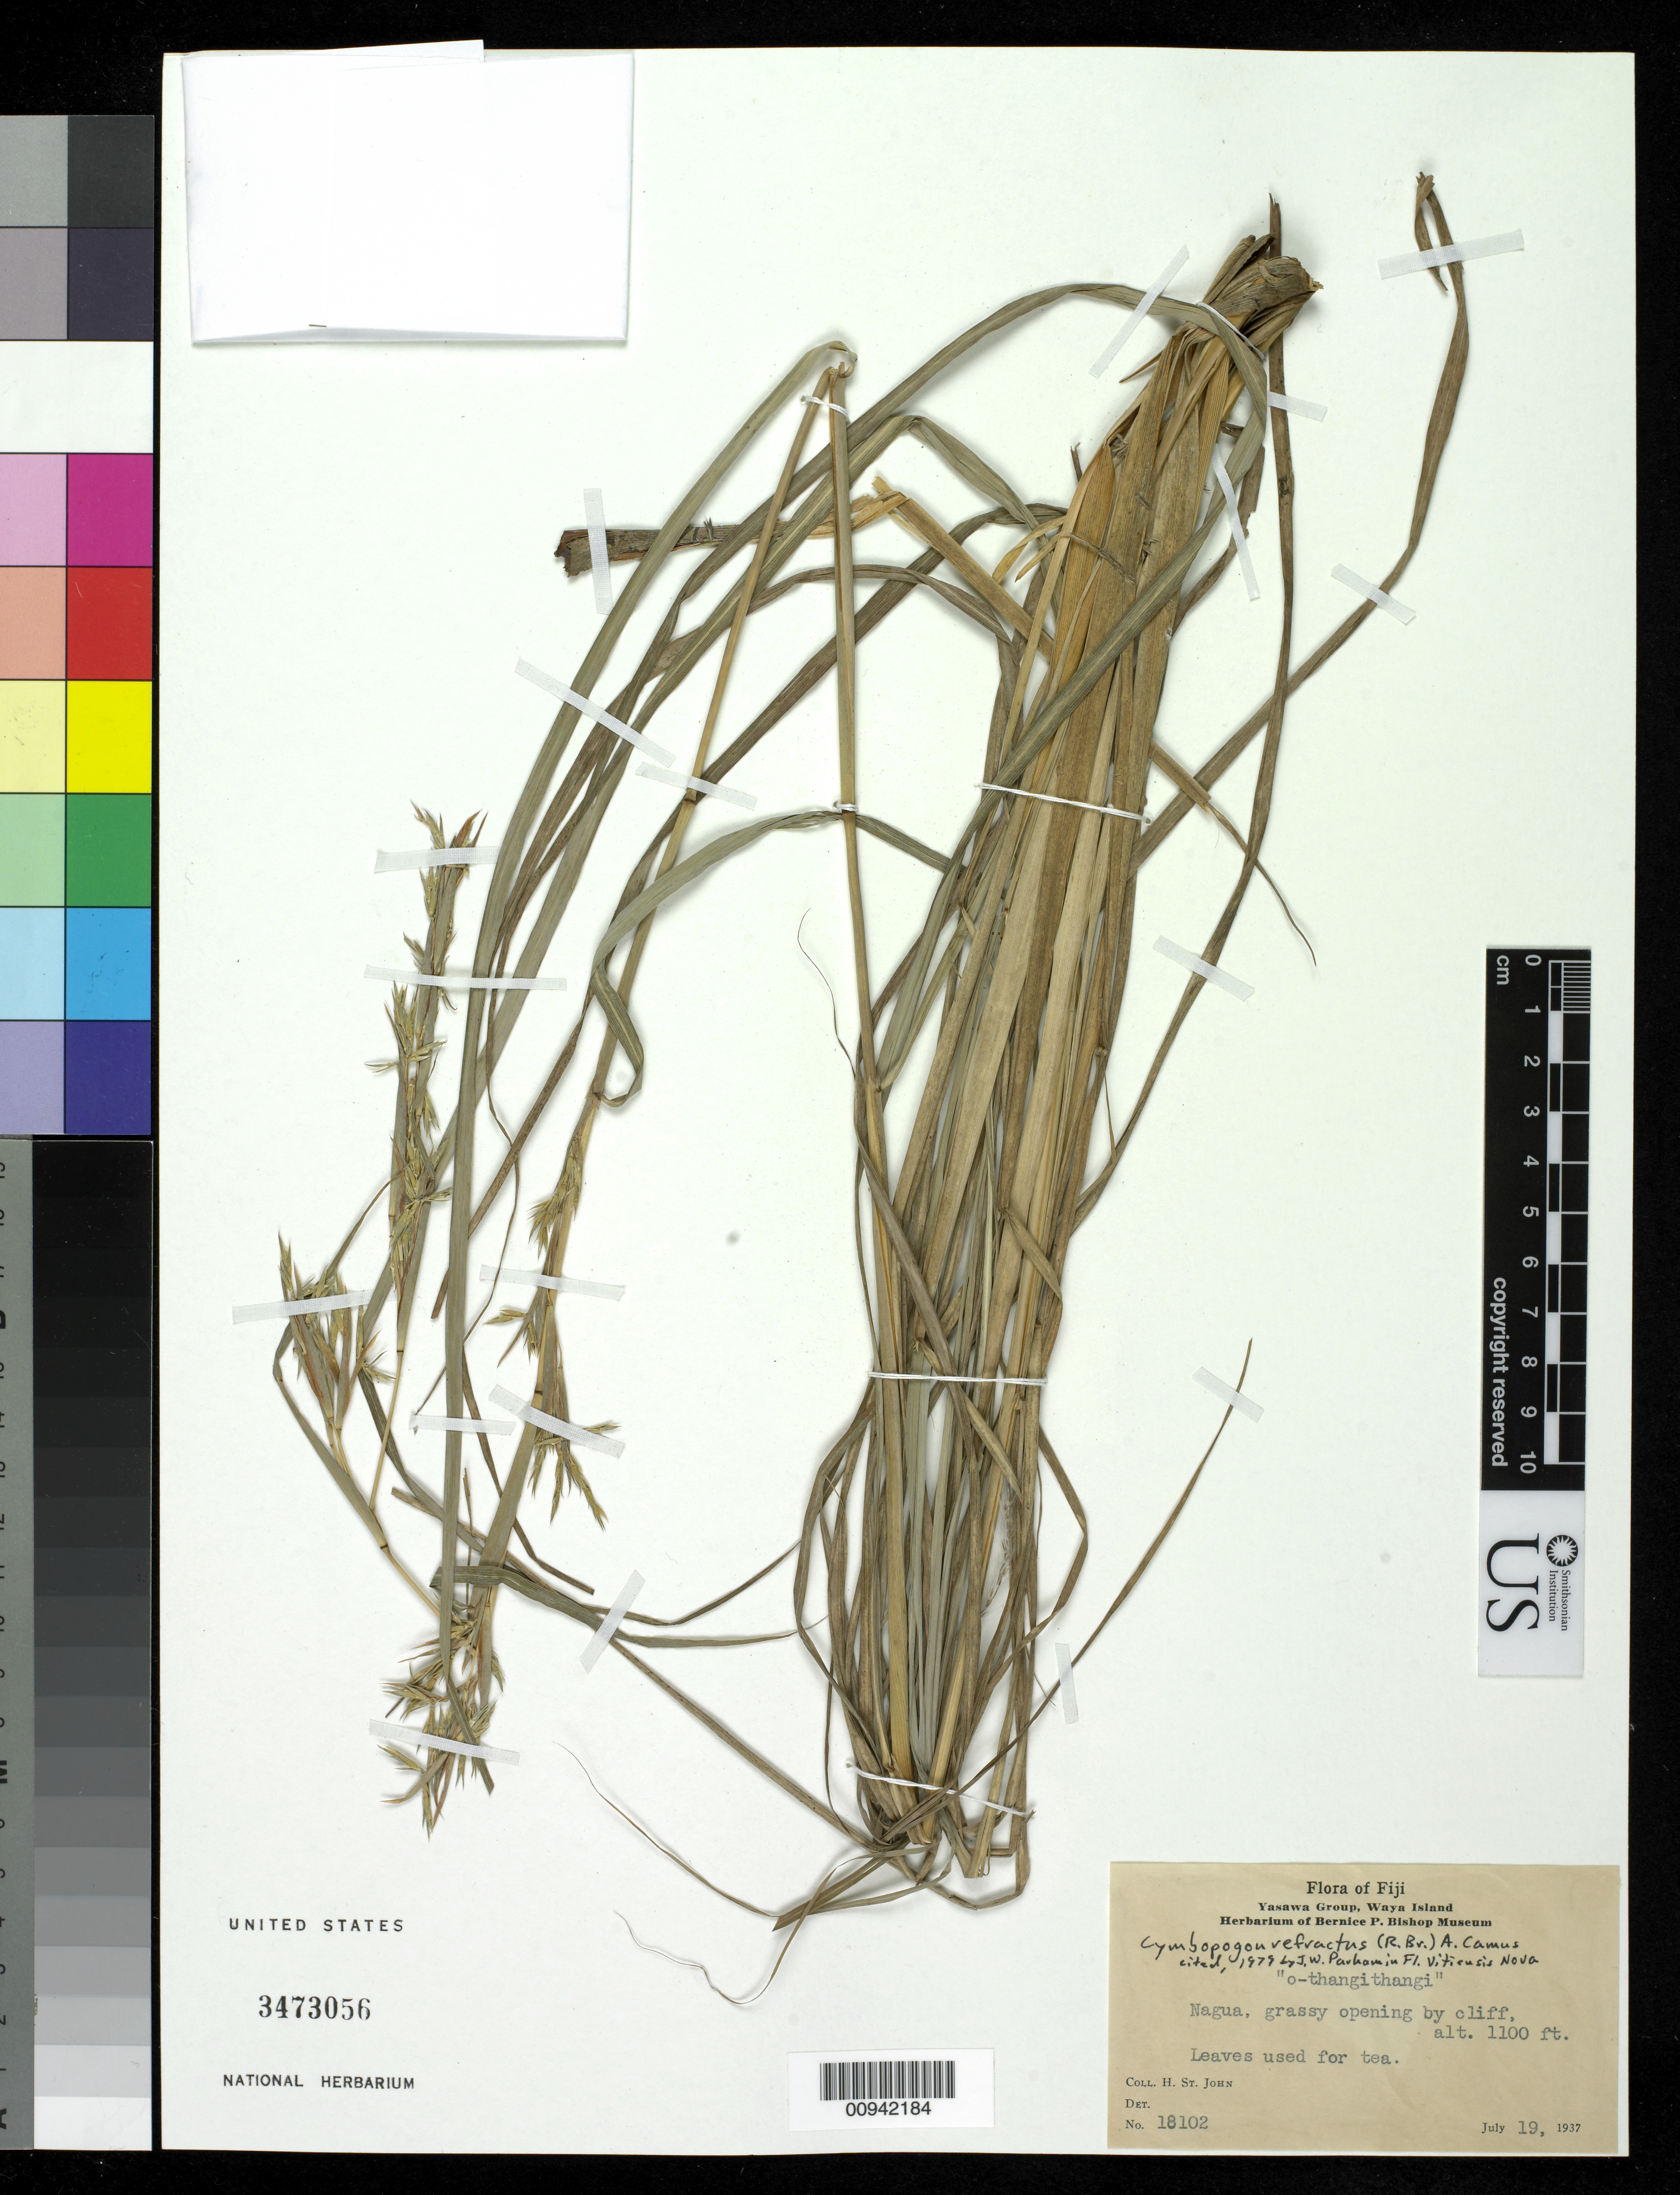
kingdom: Plantae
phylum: Tracheophyta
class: Liliopsida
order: Poales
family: Poaceae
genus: Cymbopogon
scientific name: Cymbopogon refractus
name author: (R. Br.) A. Camus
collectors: H. St. John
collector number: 18102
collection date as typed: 19 Jul 1937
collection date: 1937-07-19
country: Fiji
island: Waya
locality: Nagua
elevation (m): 335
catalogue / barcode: US 3473056